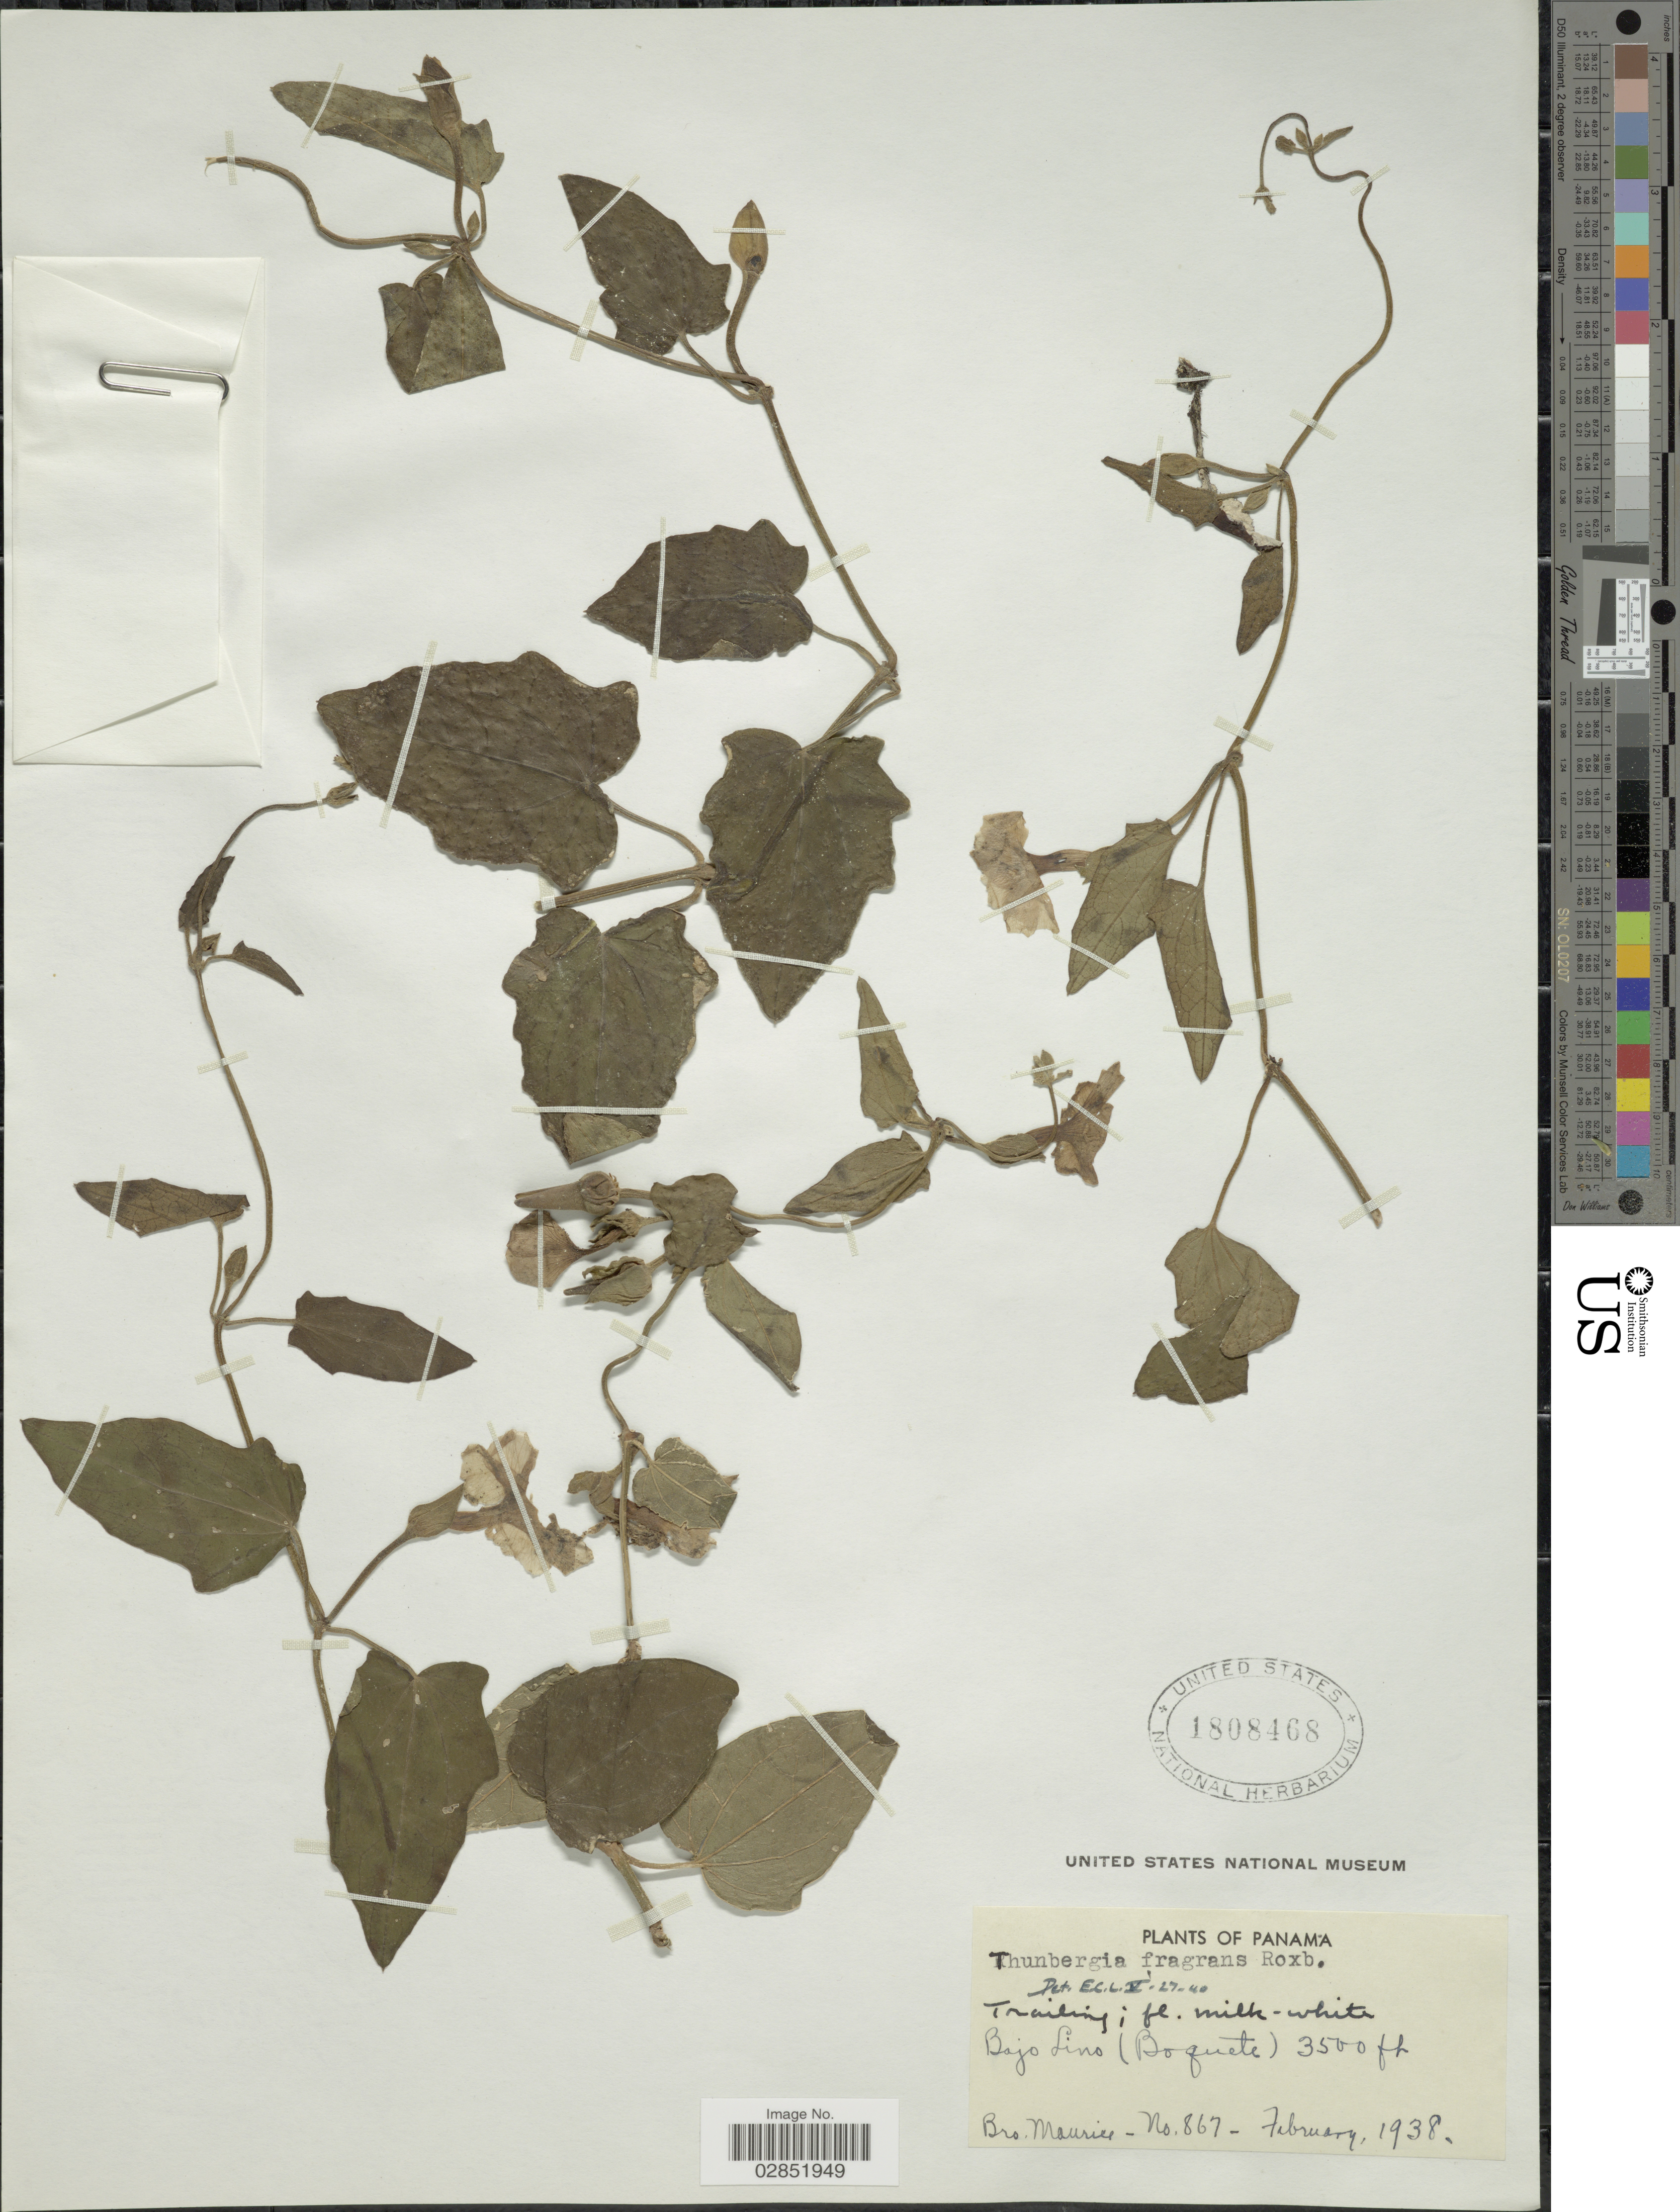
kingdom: Plantae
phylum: Tracheophyta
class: Magnoliopsida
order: Lamiales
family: Acanthaceae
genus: Thunbergia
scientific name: Thunbergia fragrans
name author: Roxb.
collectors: B. Maurice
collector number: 867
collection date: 1938-02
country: Panama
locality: Bajo Lino (Boquete).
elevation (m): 1067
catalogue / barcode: US 1808468